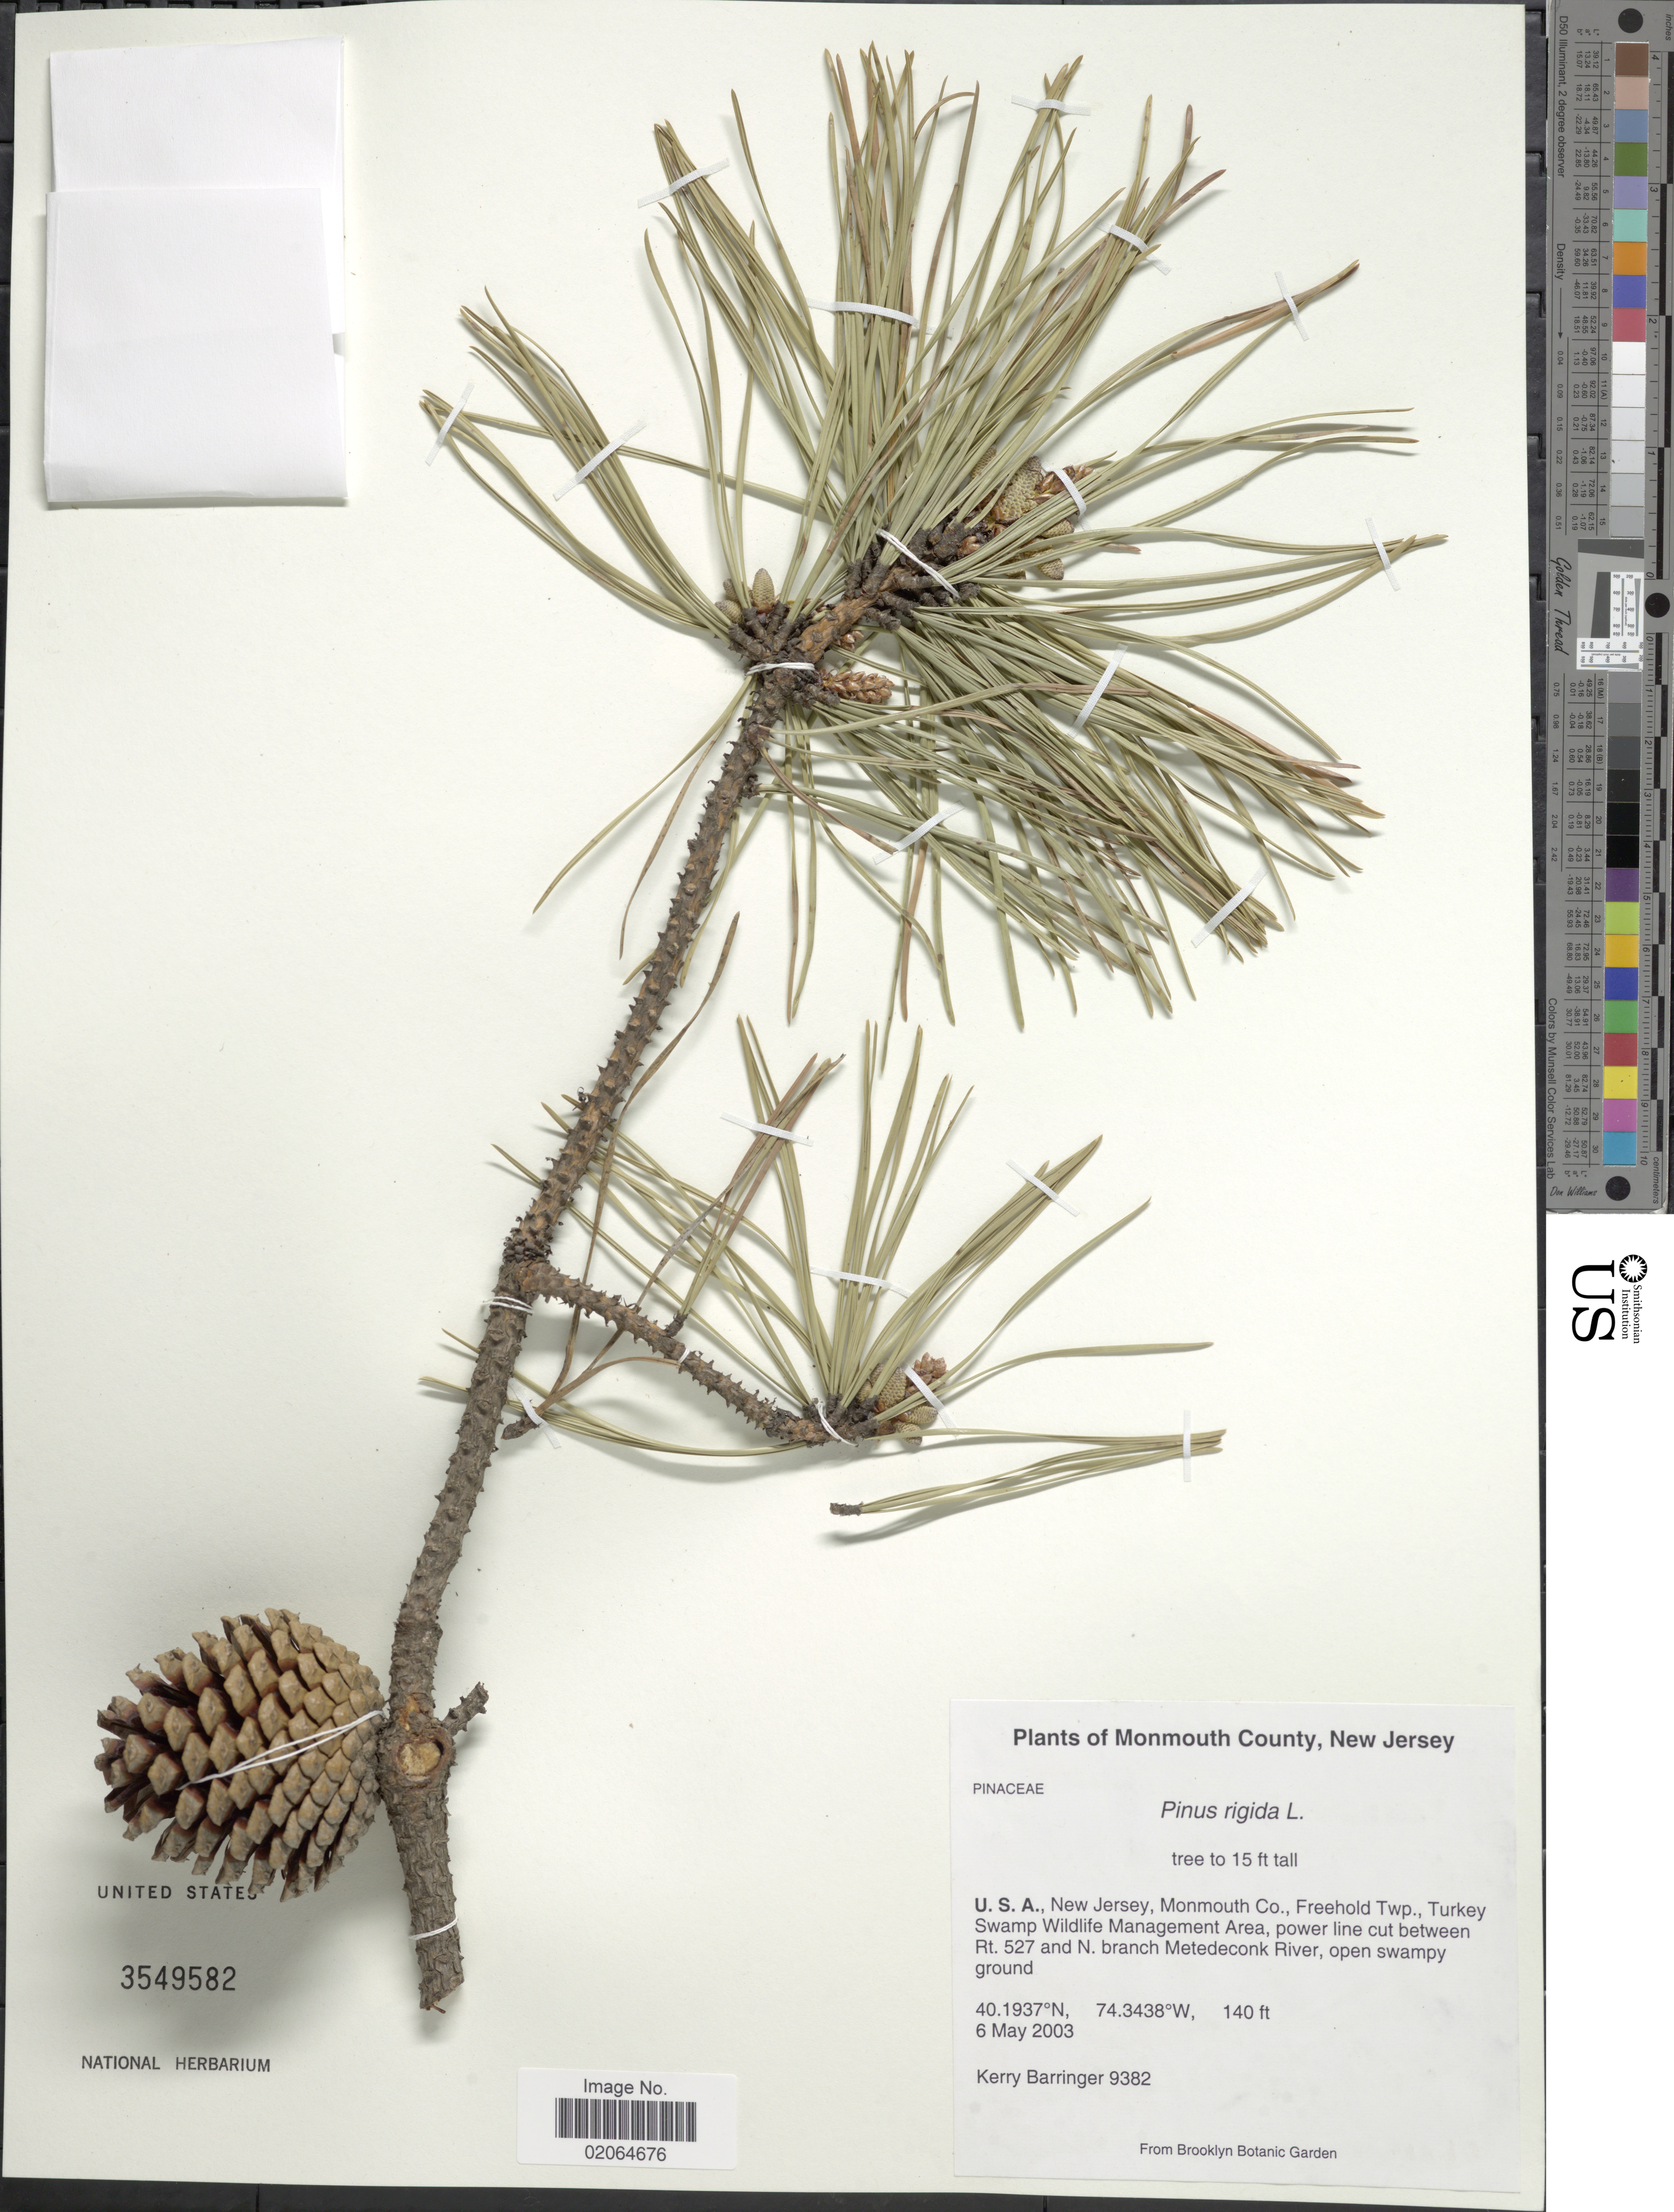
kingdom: Plantae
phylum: Tracheophyta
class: Pinopsida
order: Pinales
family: Pinaceae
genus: Pinus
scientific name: Pinus rigida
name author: Mill.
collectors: K. Barringer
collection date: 2003-05-06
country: United States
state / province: New Jersey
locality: Monmouth Co., Freehold Twp., Turkey Swamp Wildlife Management Area, power line cut between Rt. 527 and N. branch Metedeconk River, open swampy ground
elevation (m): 43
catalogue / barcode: US 3549582